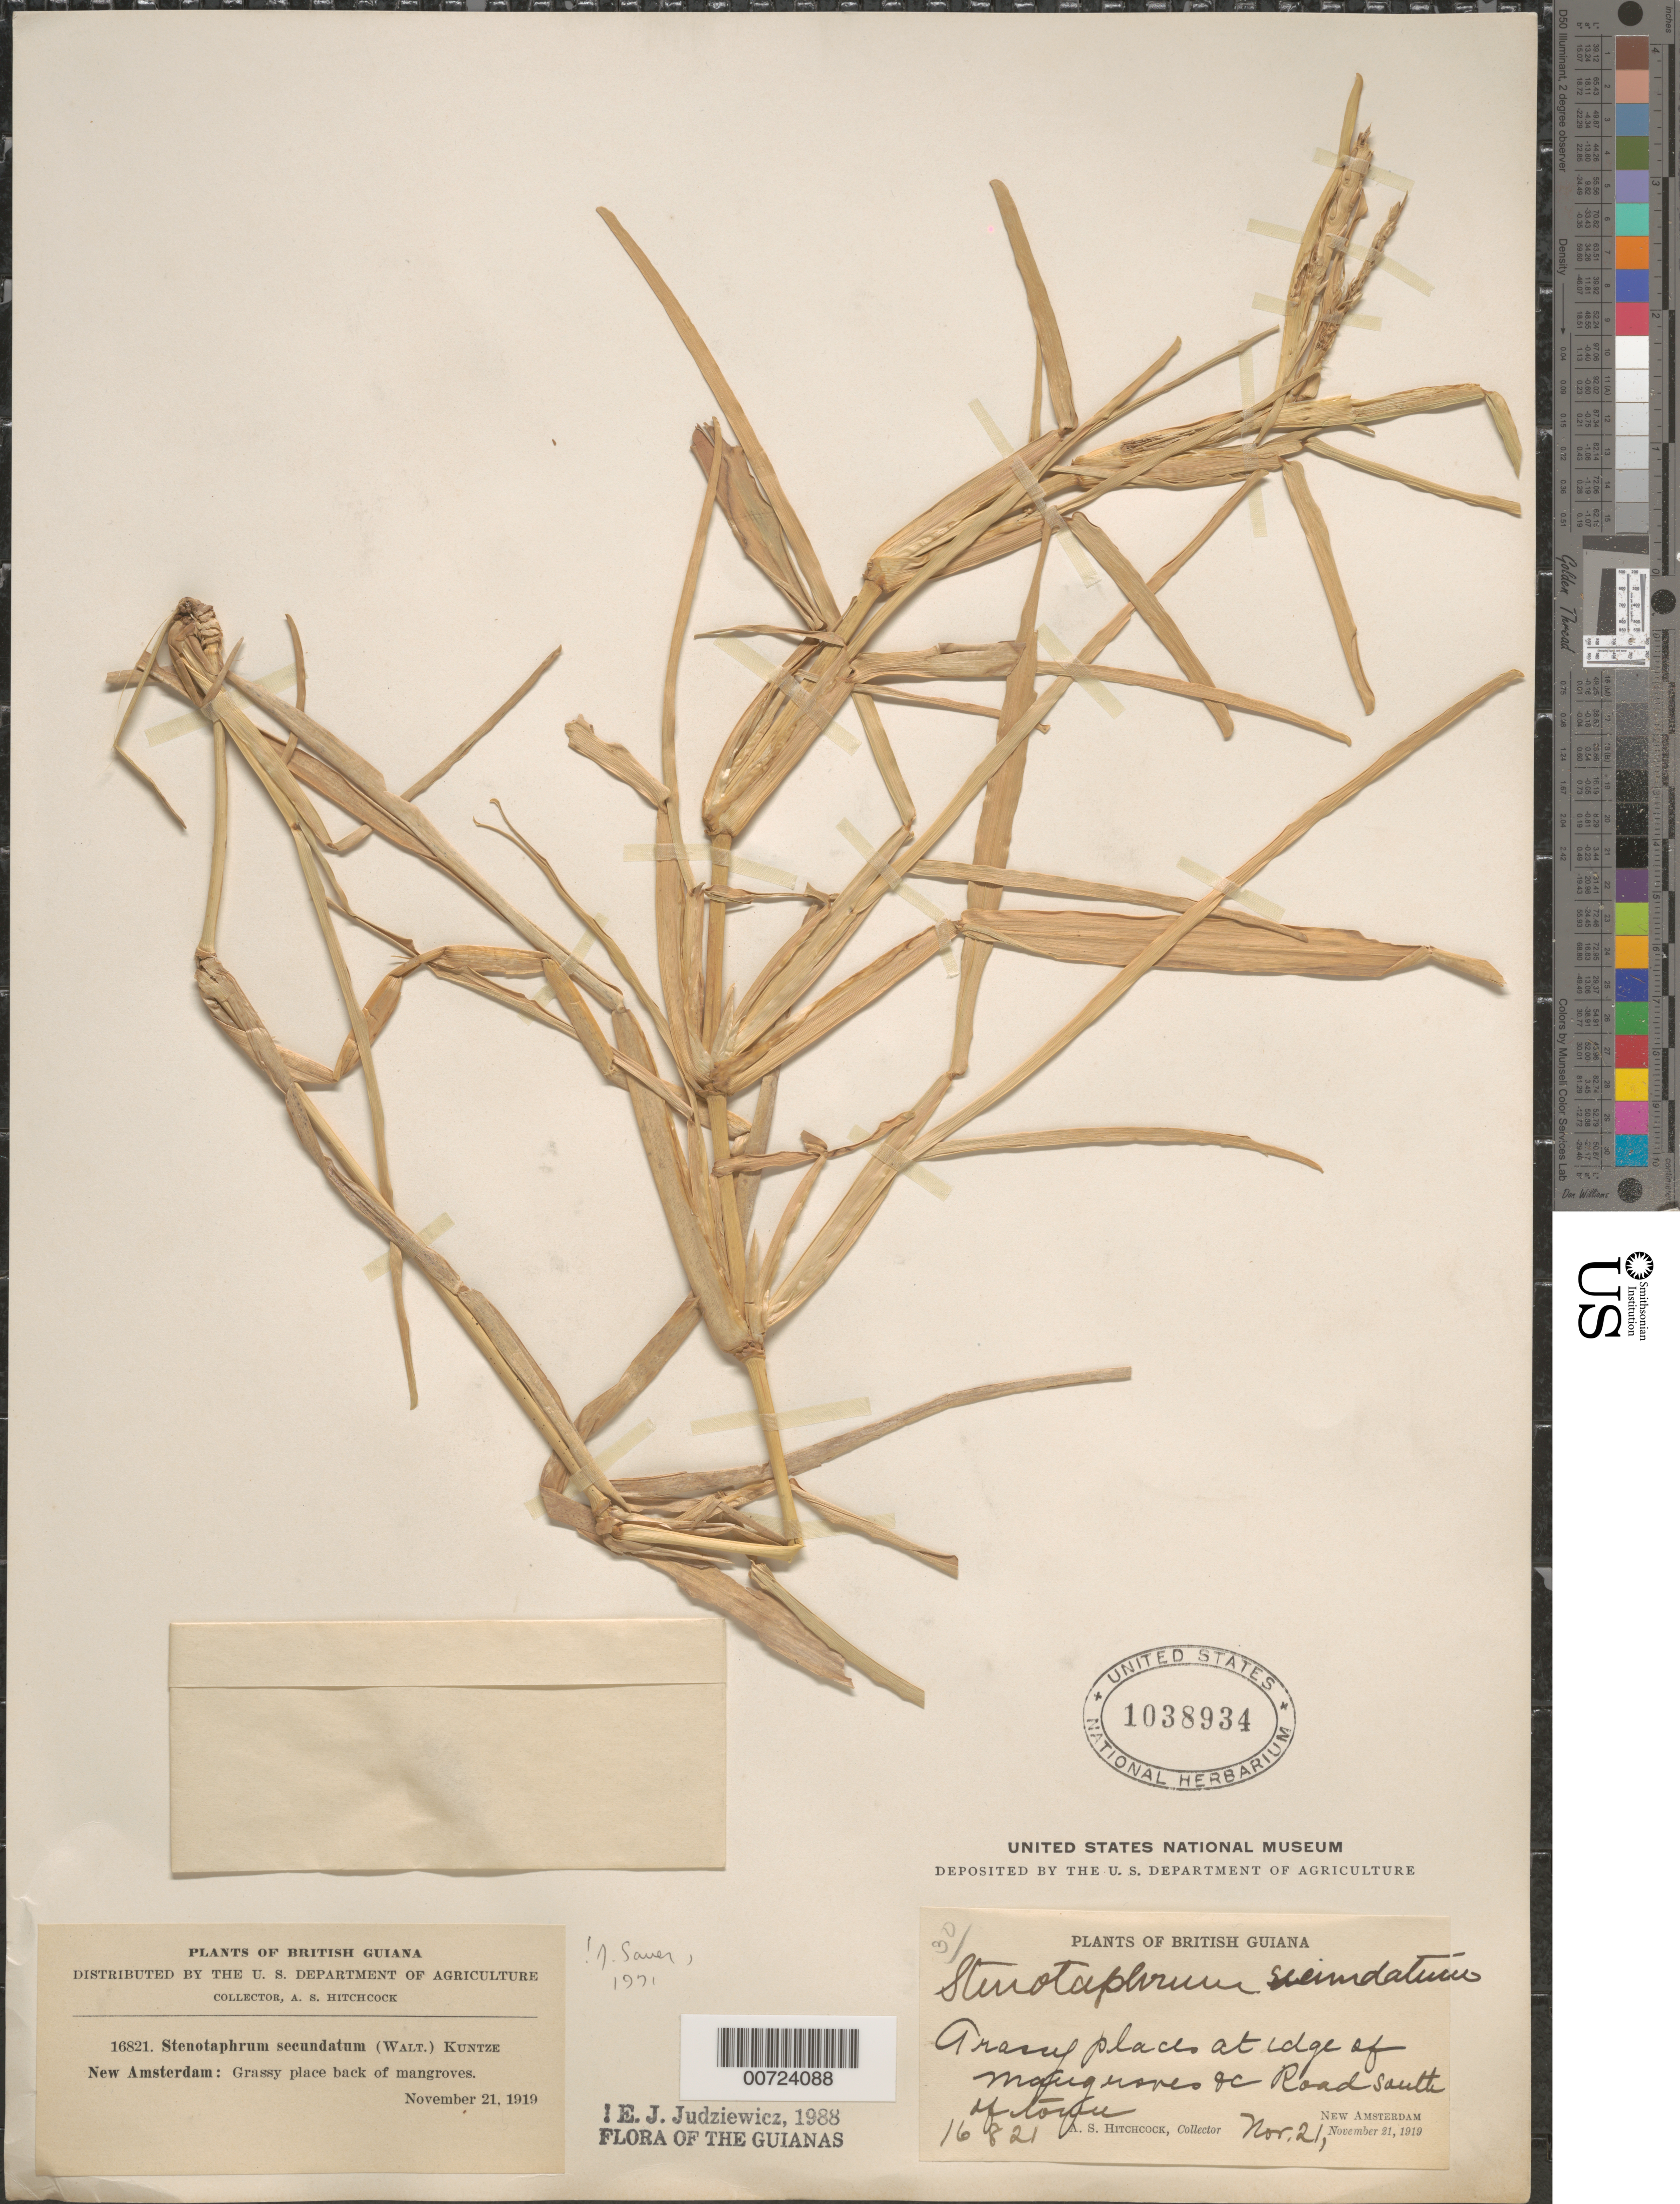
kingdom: Plantae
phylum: Tracheophyta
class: Liliopsida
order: Poales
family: Poaceae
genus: Stenotaphrum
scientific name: Stenotaphrum secundatum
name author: (Walter) Kuntze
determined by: Judziewicz, E. J.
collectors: A. S. Hitchcock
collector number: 16821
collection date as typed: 21-Nov-19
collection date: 1919-11-21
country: Guyana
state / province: E. Berbice-Corentyne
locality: New Amsterdam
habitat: Grassy places at edge of mangroves, road S of town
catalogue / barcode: US 1038934